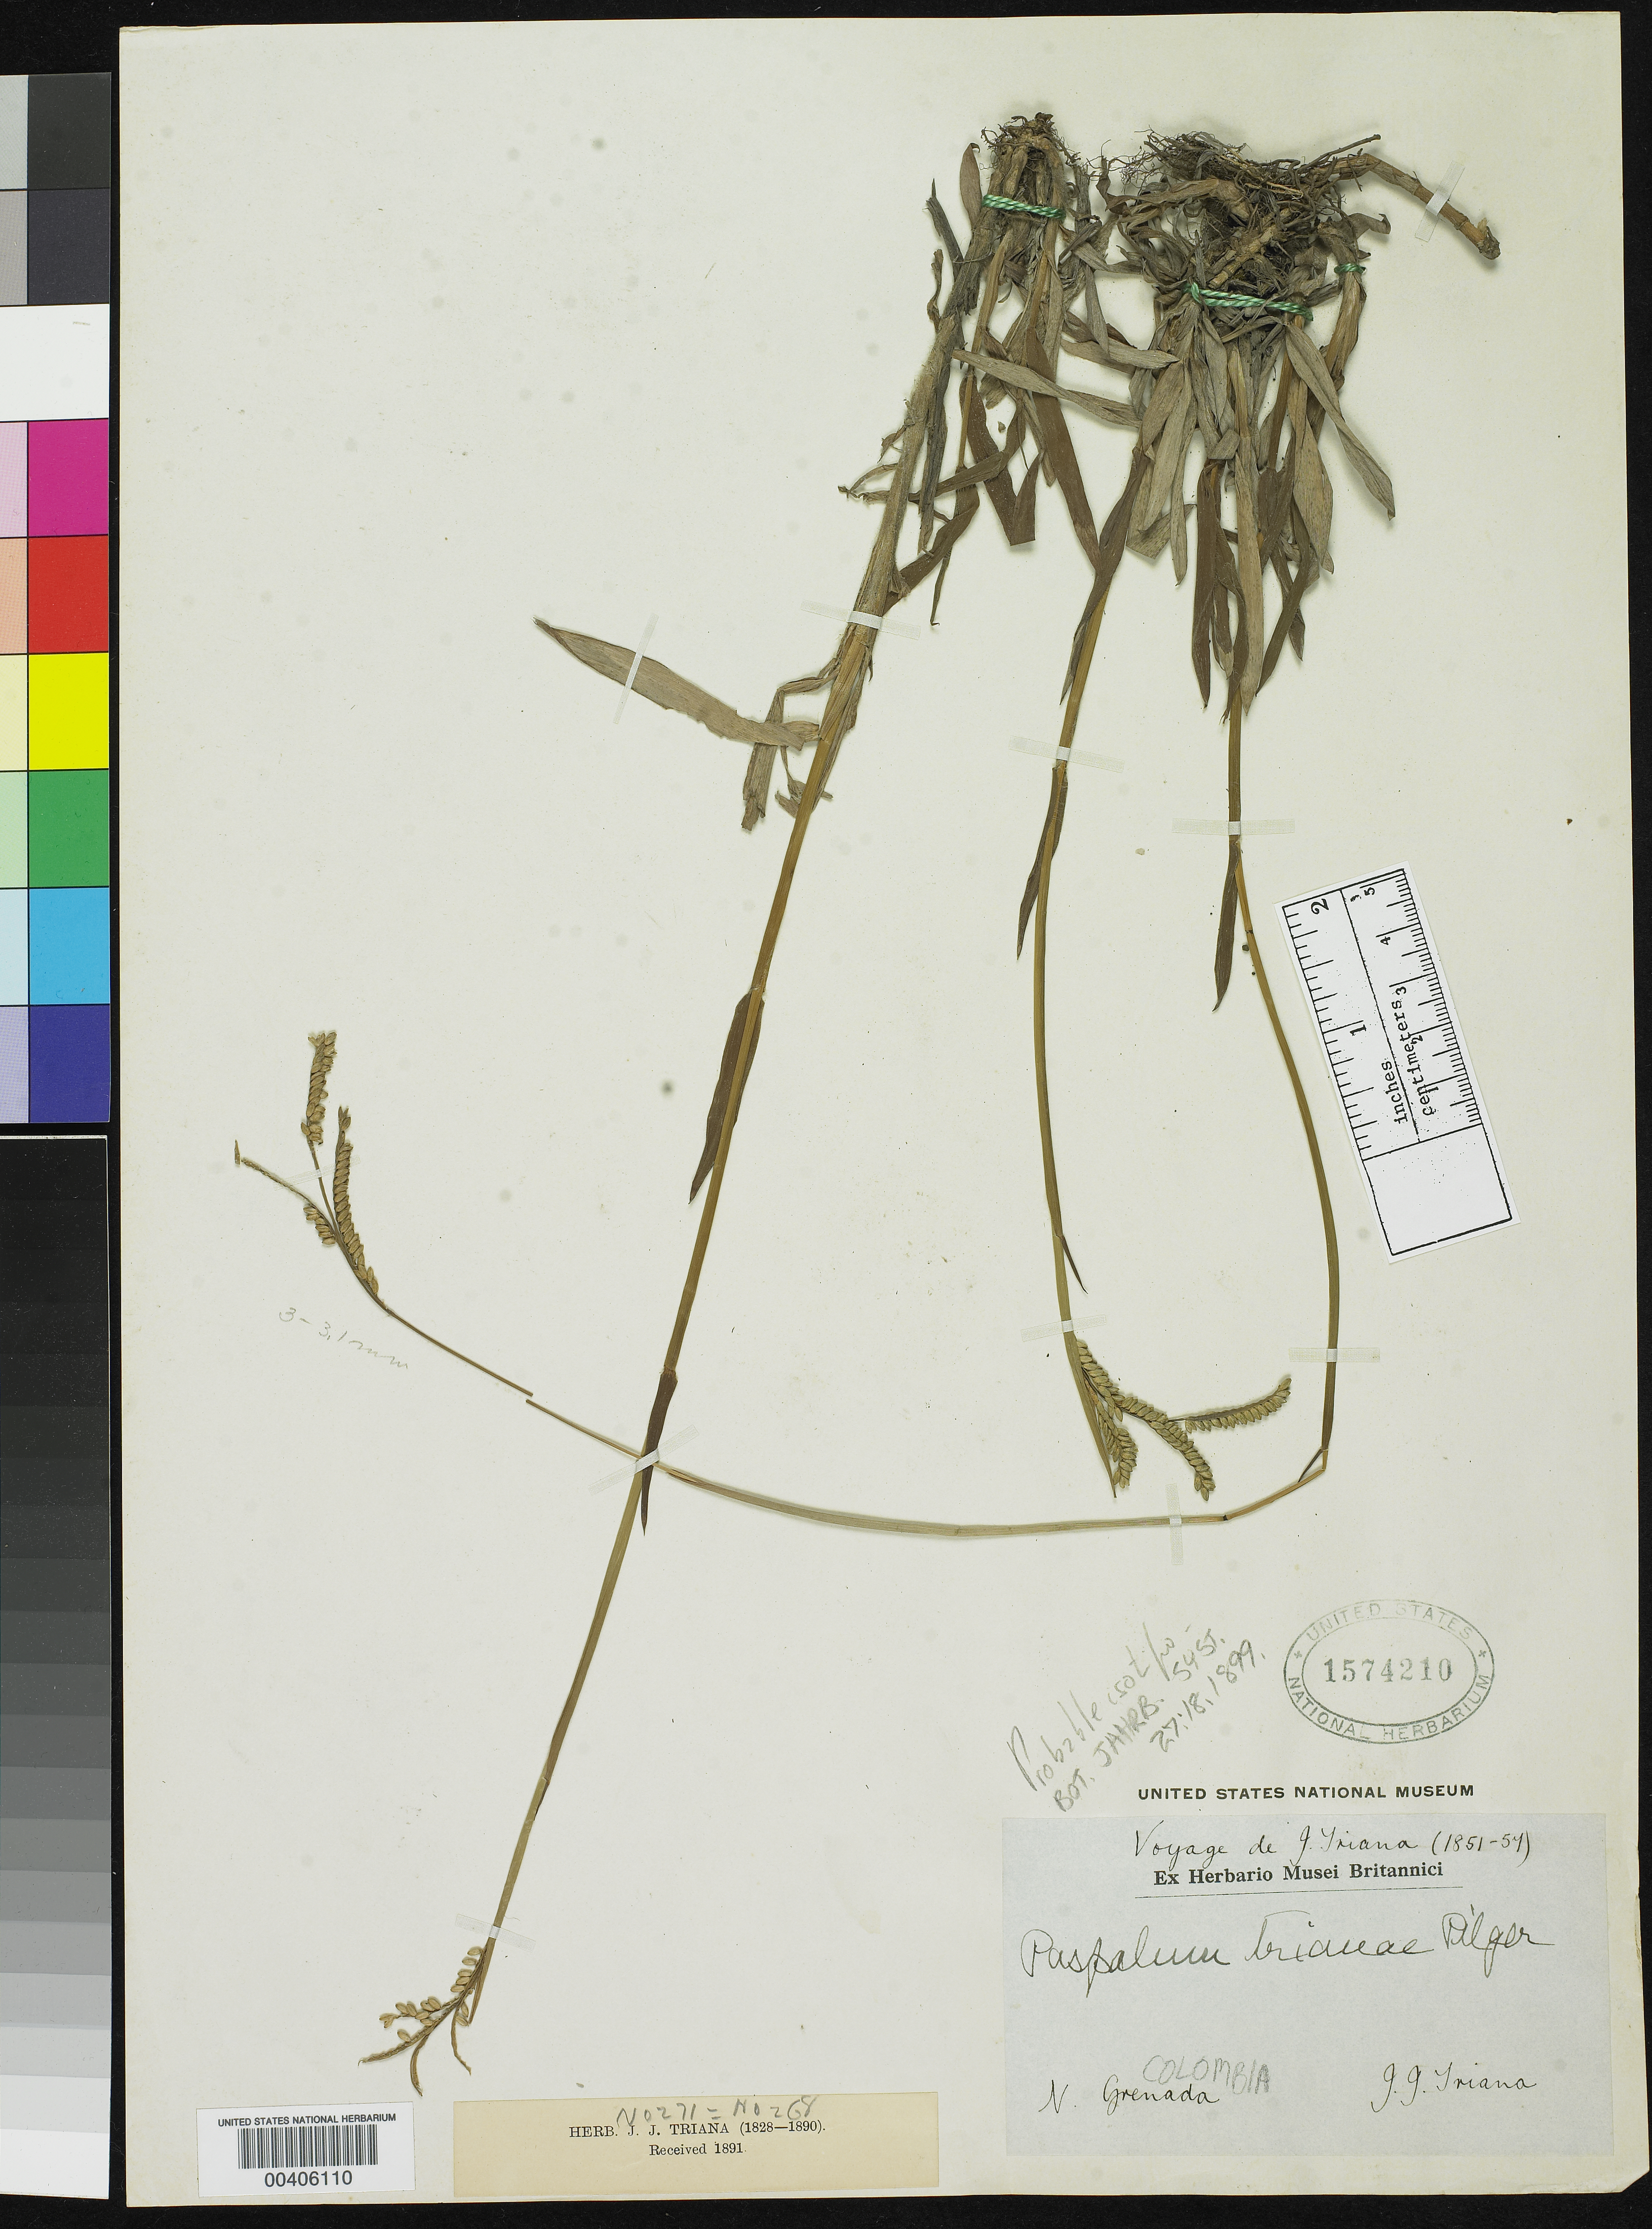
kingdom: Plantae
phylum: Tracheophyta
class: Liliopsida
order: Poales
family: Poaceae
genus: Paspalum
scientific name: Paspalum trianae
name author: Pilg.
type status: Possible Isotype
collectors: J. J. Triana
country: Colombia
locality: Country as "New Granada".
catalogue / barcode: US 1574210